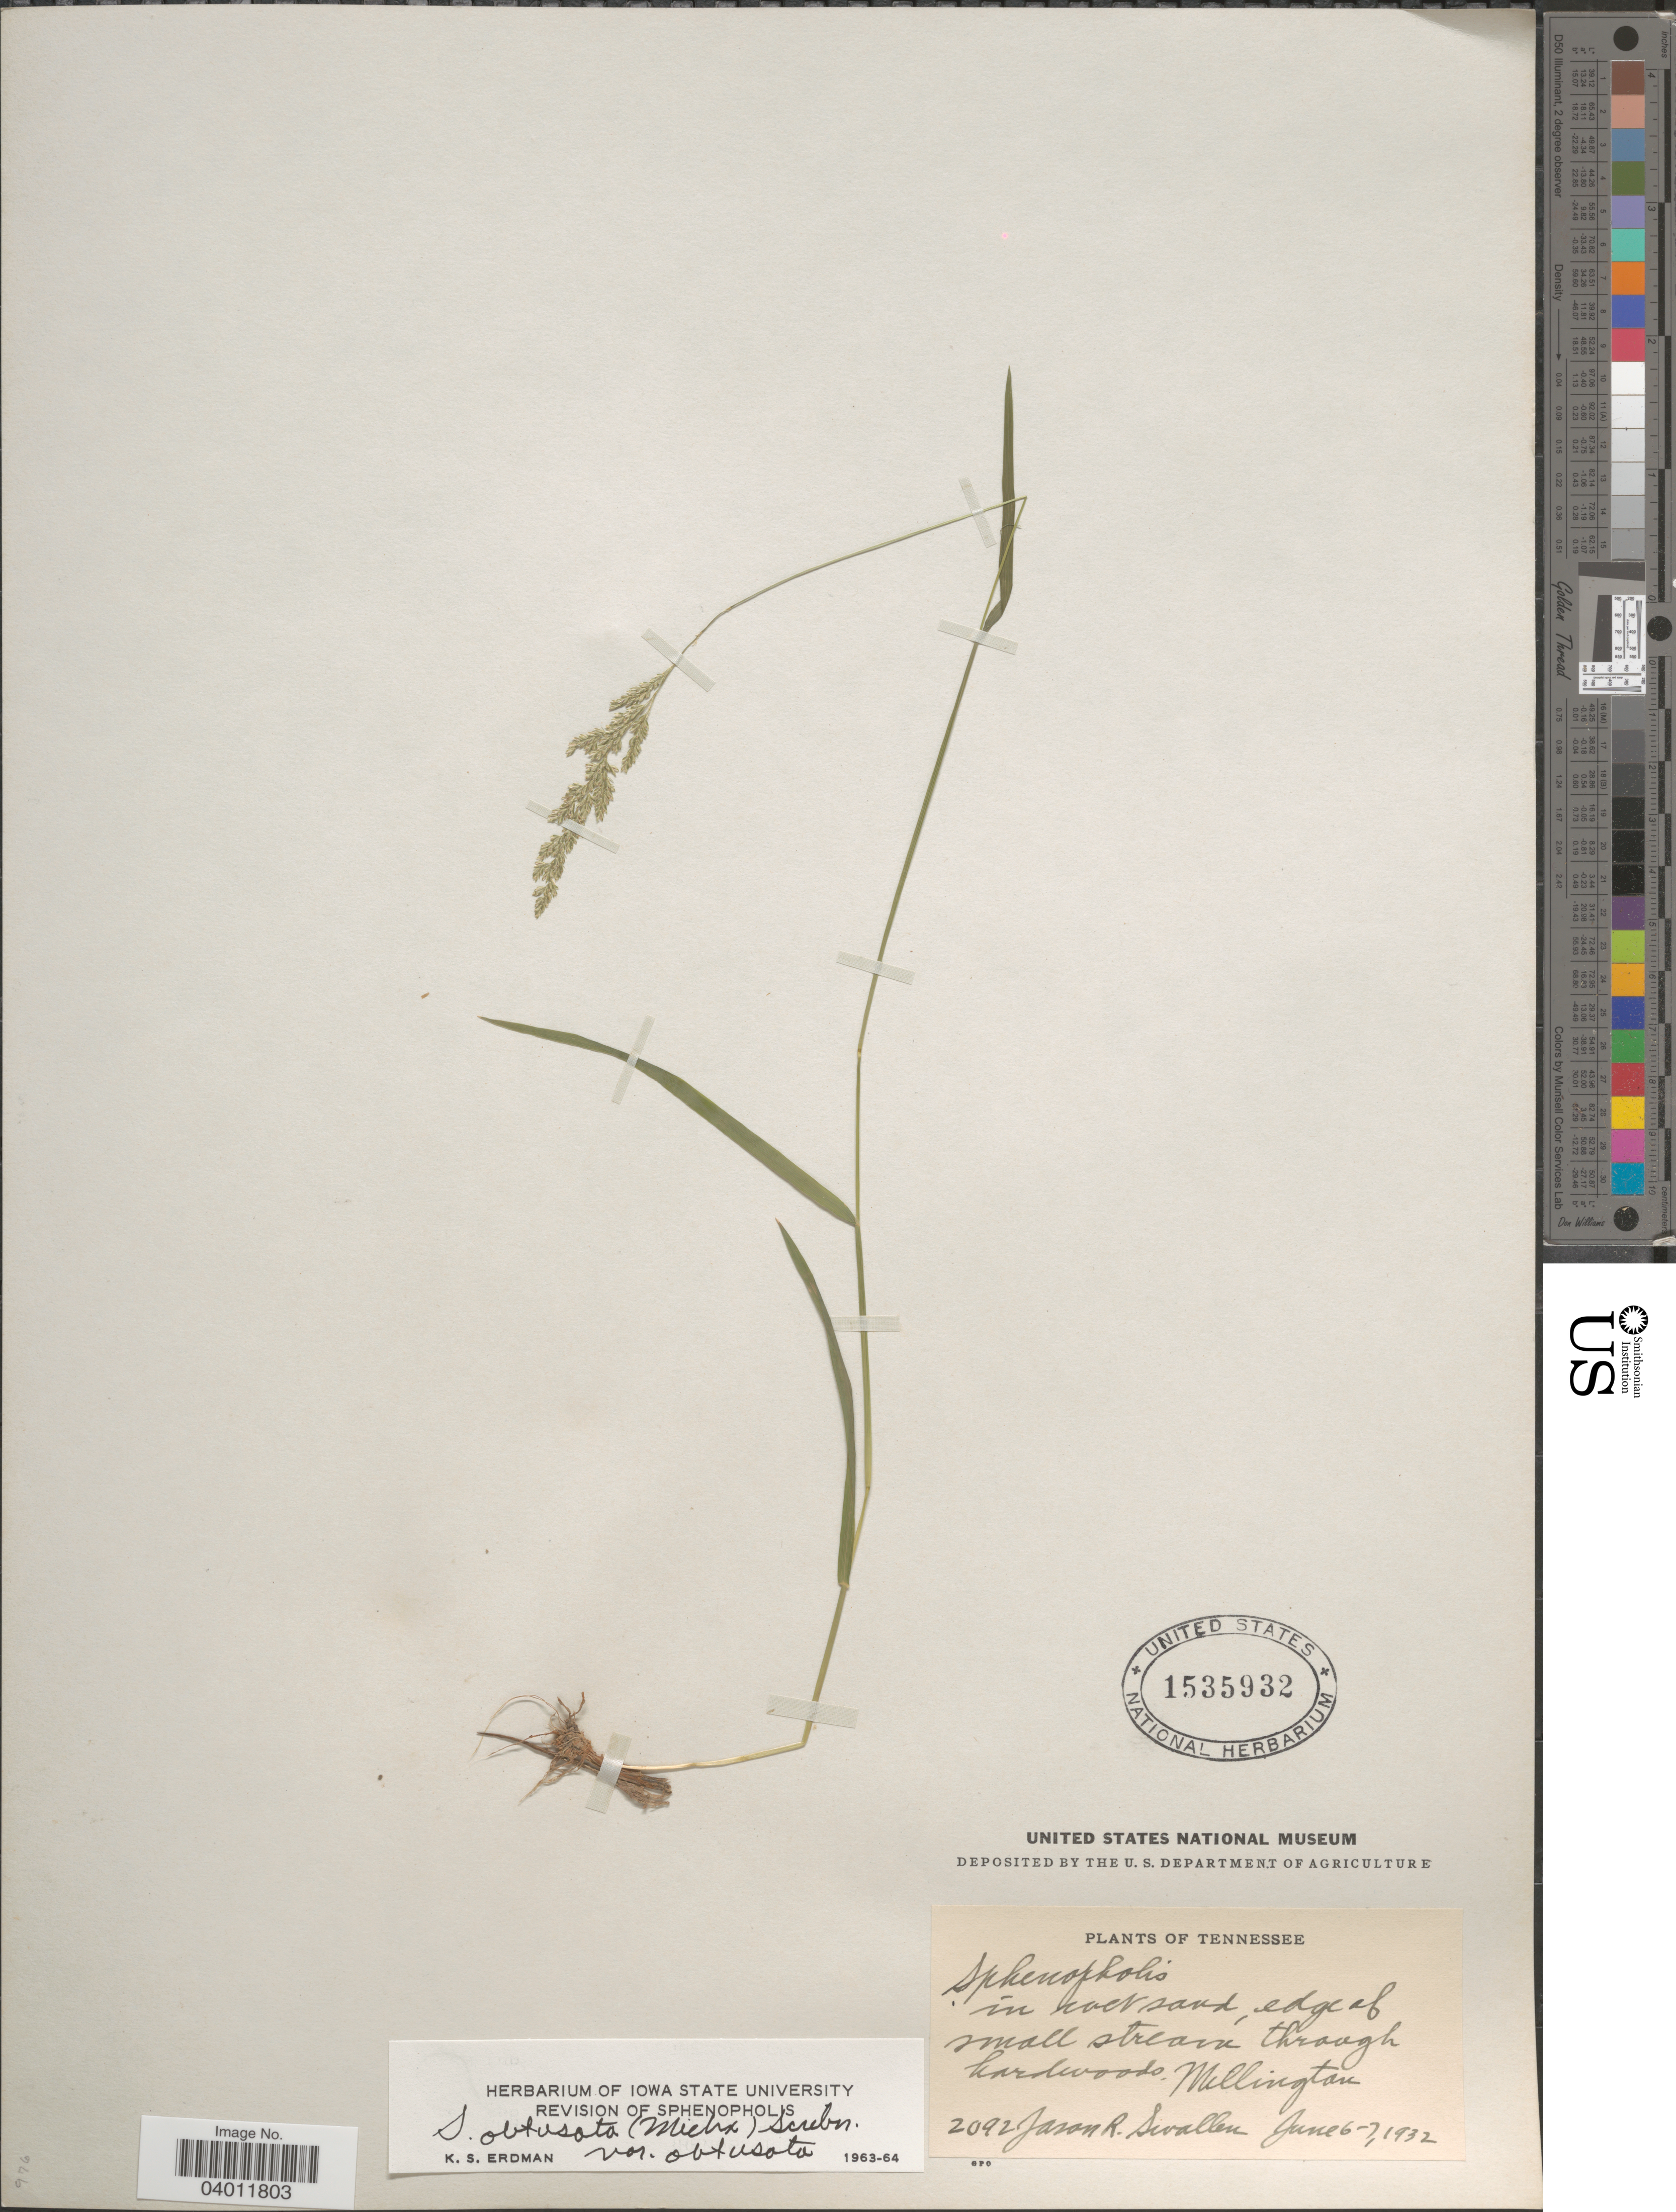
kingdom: Plantae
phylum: Tracheophyta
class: Liliopsida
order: Poales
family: Poaceae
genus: Sphenopholis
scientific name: Sphenopholis obtusata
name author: (Michx.) Scribn.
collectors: J. R. Swallen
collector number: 2092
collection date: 1932-06-06/1932-06-07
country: United States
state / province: Tennessee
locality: Edge of small stream through hardwoods, Millington.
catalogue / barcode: US 1535932